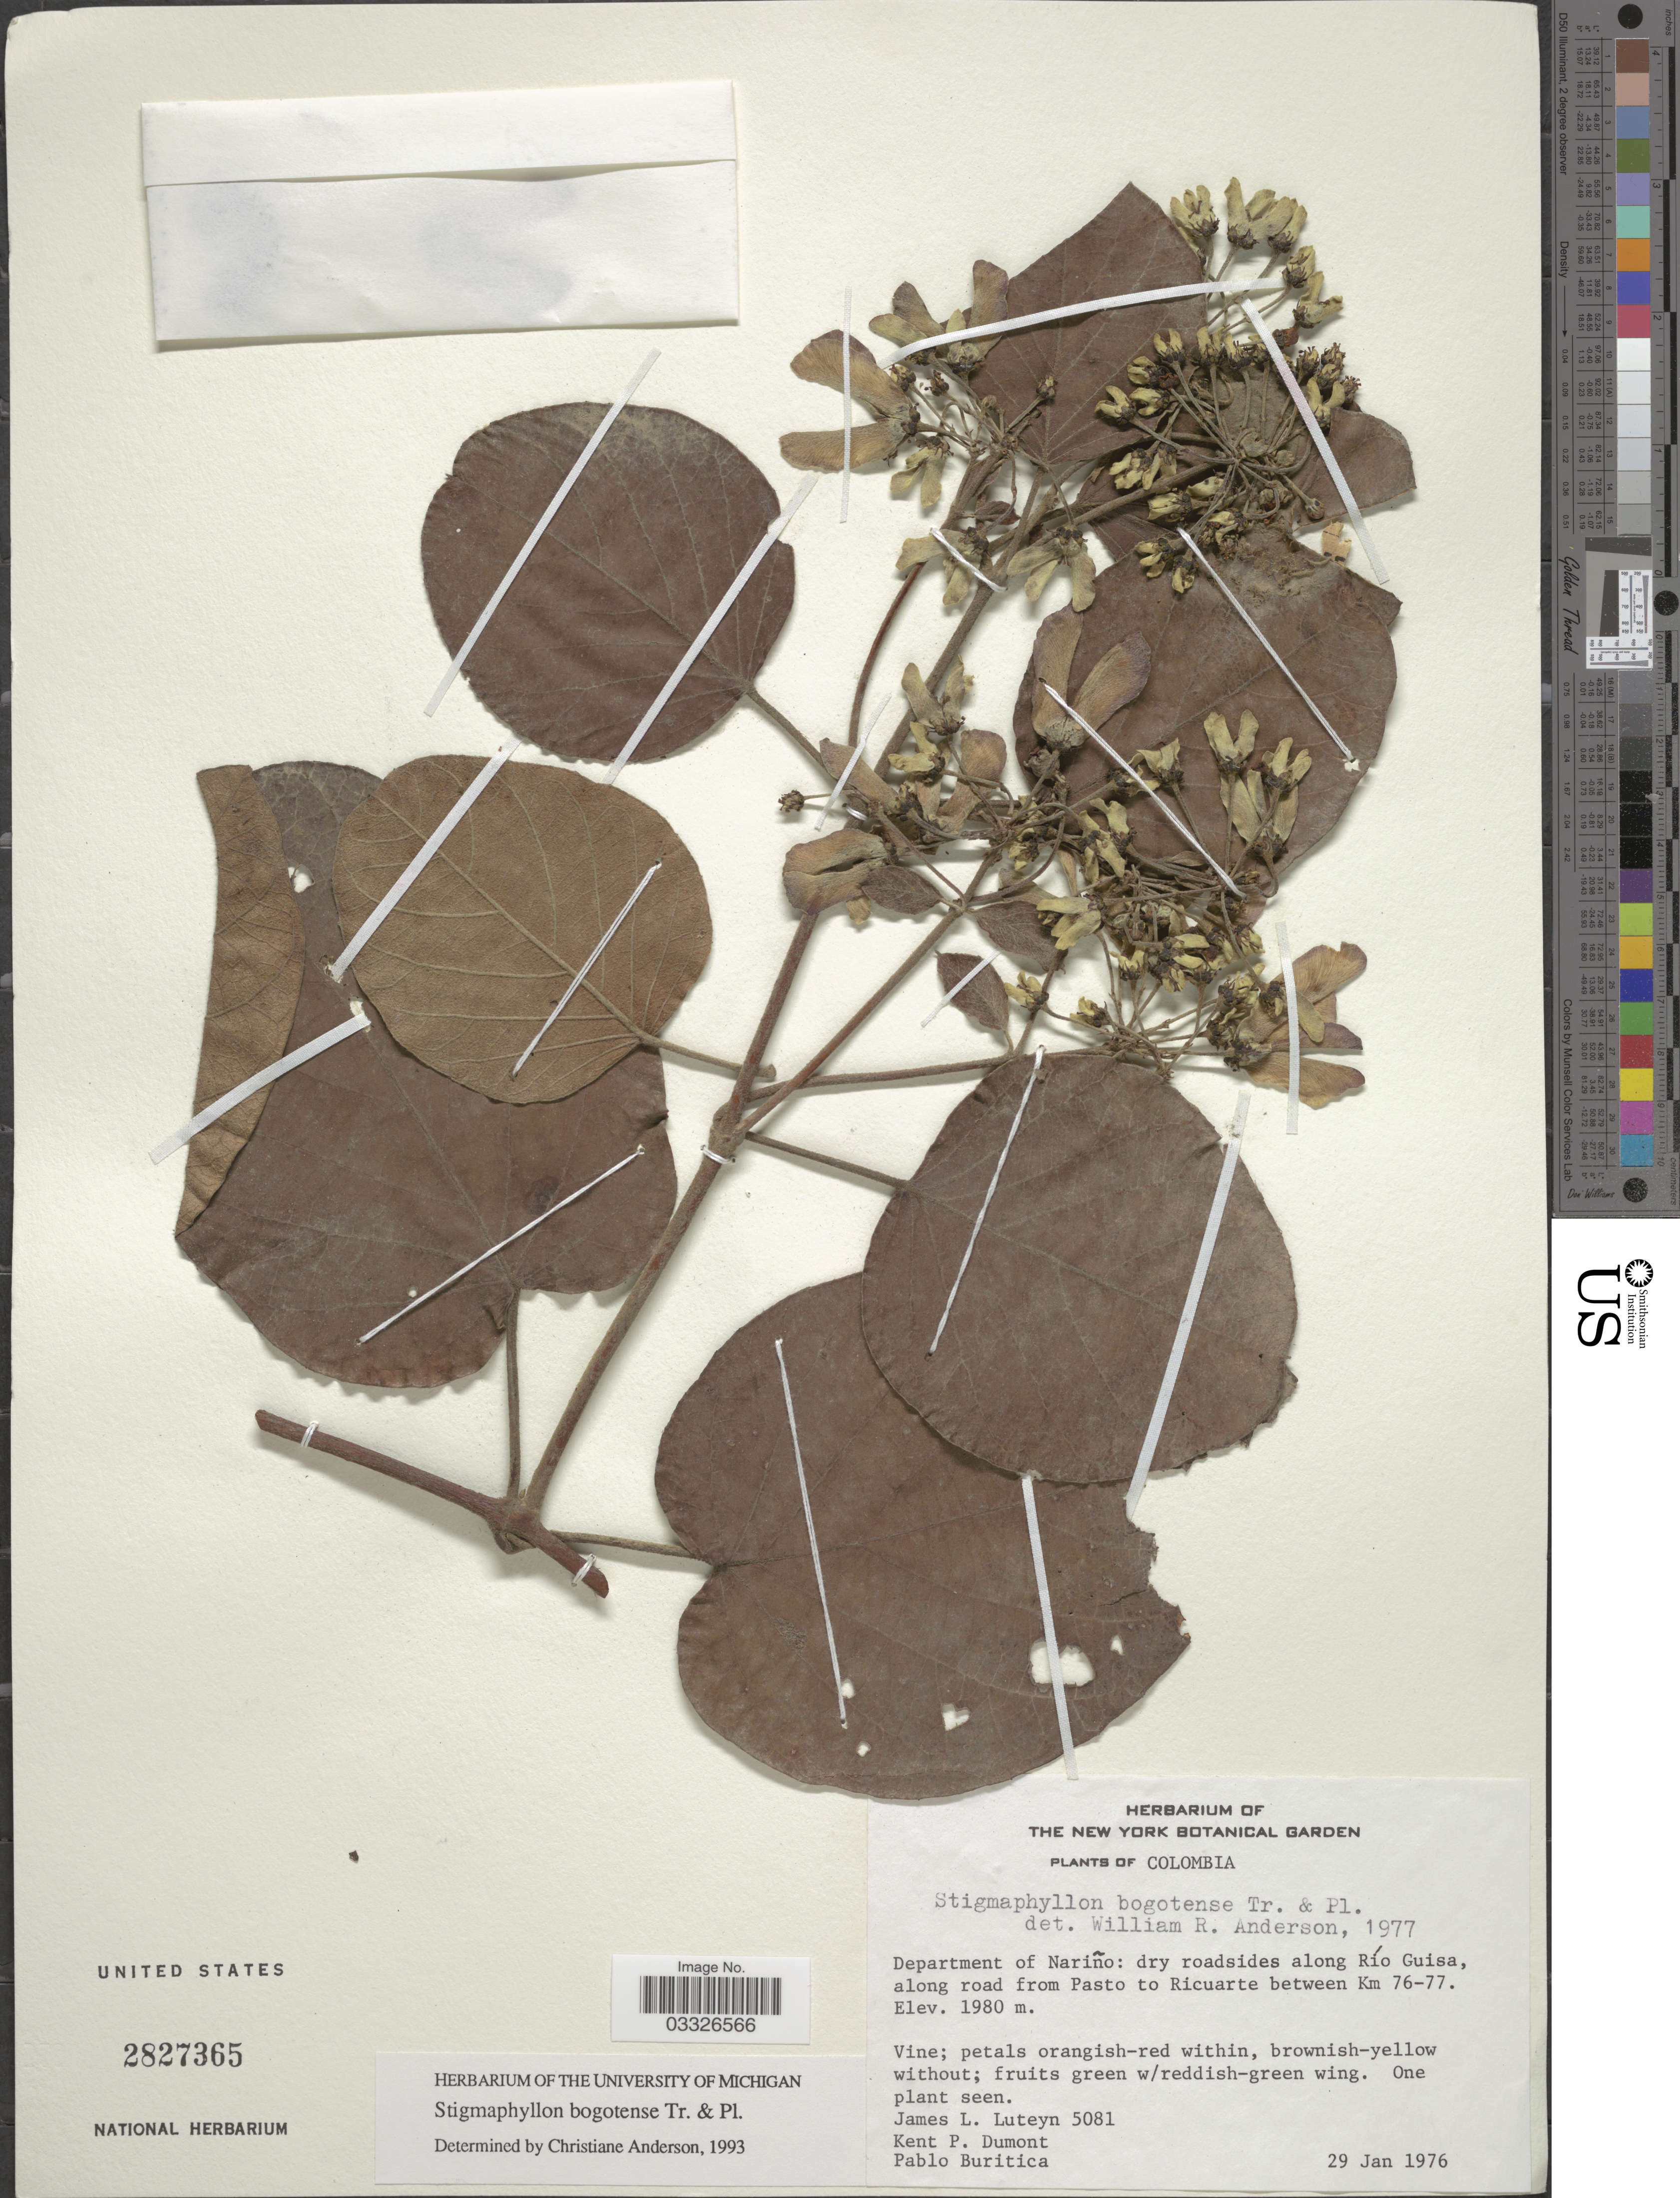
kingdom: Plantae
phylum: Tracheophyta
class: Magnoliopsida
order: Malpighiales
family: Malpighiaceae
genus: Stigmaphyllon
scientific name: Stigmaphyllon bogotense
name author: Triana & Planch.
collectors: J. L. Luteyn, K. P. Dumont & P. Buritica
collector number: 5081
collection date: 1976-01-29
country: Colombia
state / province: Nariño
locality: Department of Nariño: dry roadsides along Río Guisa, along road from Pasto to Ricuarte between Km 76-77.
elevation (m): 1980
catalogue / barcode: US 2827365